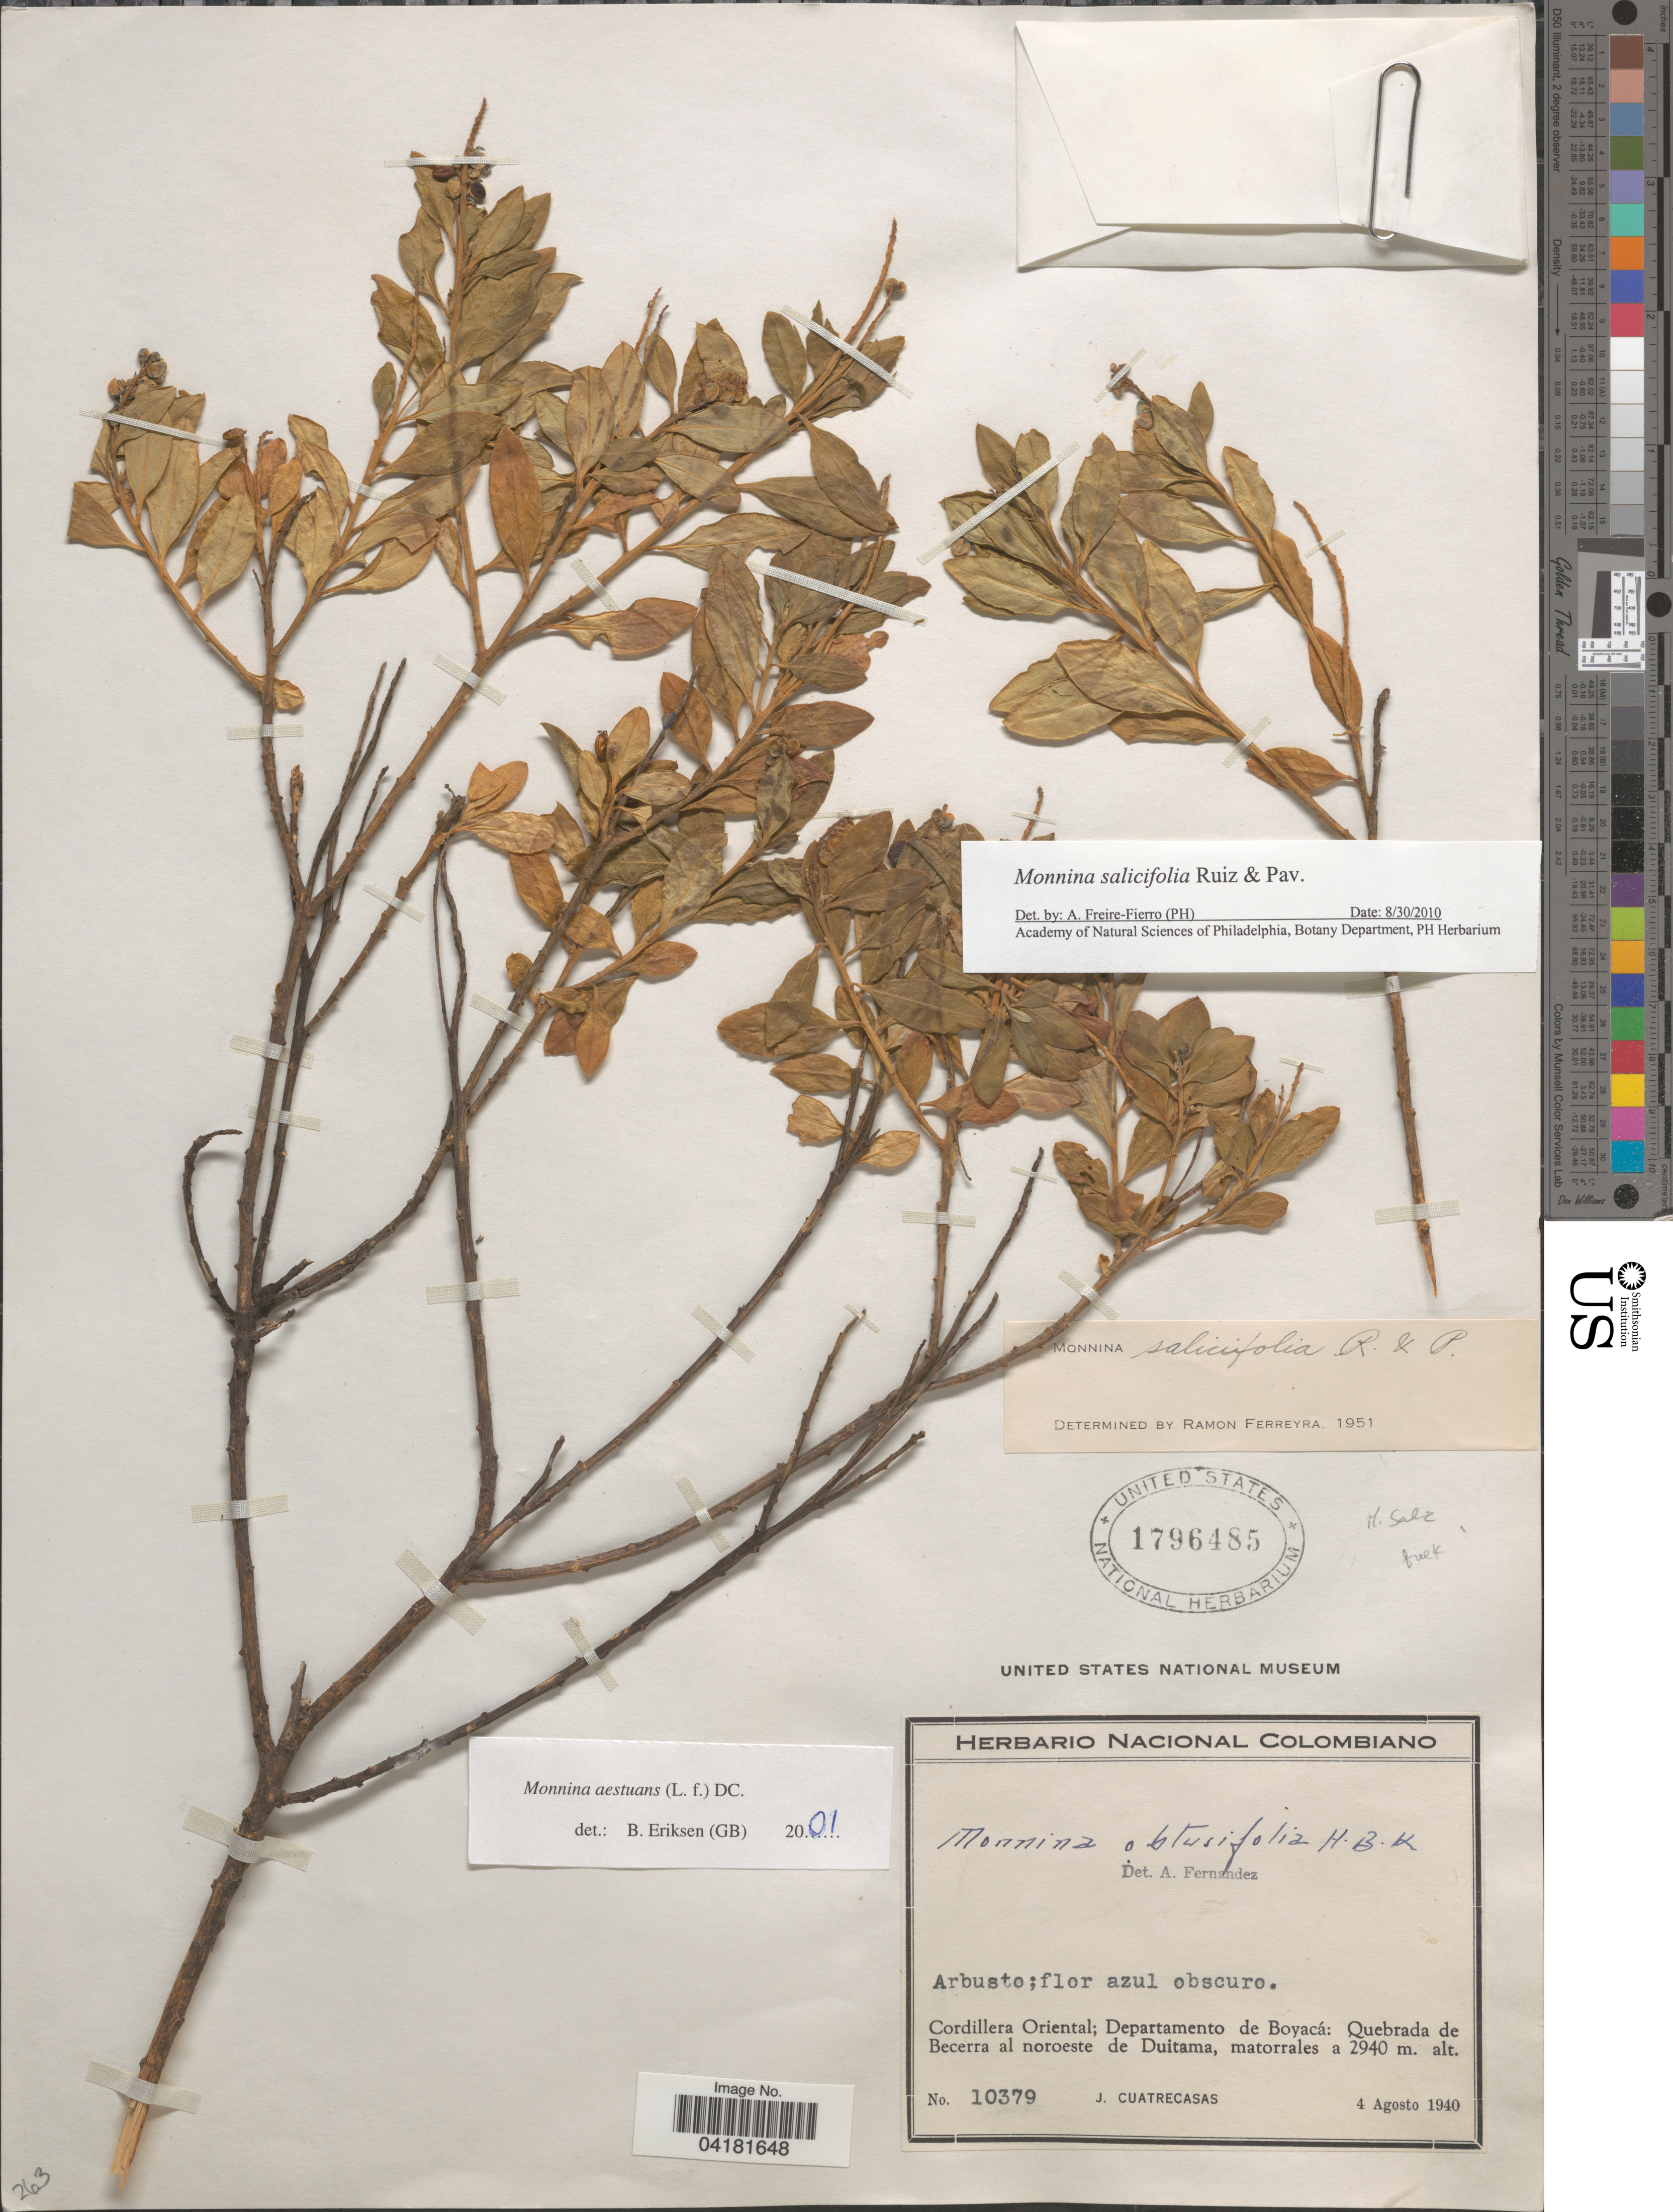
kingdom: Plantae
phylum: Tracheophyta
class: Magnoliopsida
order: Fabales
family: Polygalaceae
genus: Monnina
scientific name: Monnina salicifolia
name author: Ruiz & Pav.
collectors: J. Cuatrecasas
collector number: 10379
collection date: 1940-08-04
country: Colombia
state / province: Boyacá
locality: Cordillera Oriental; Departamento de Boyacá: Quebrada de Becerra al noroeste de Duitama.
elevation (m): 2940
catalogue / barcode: US 1796485